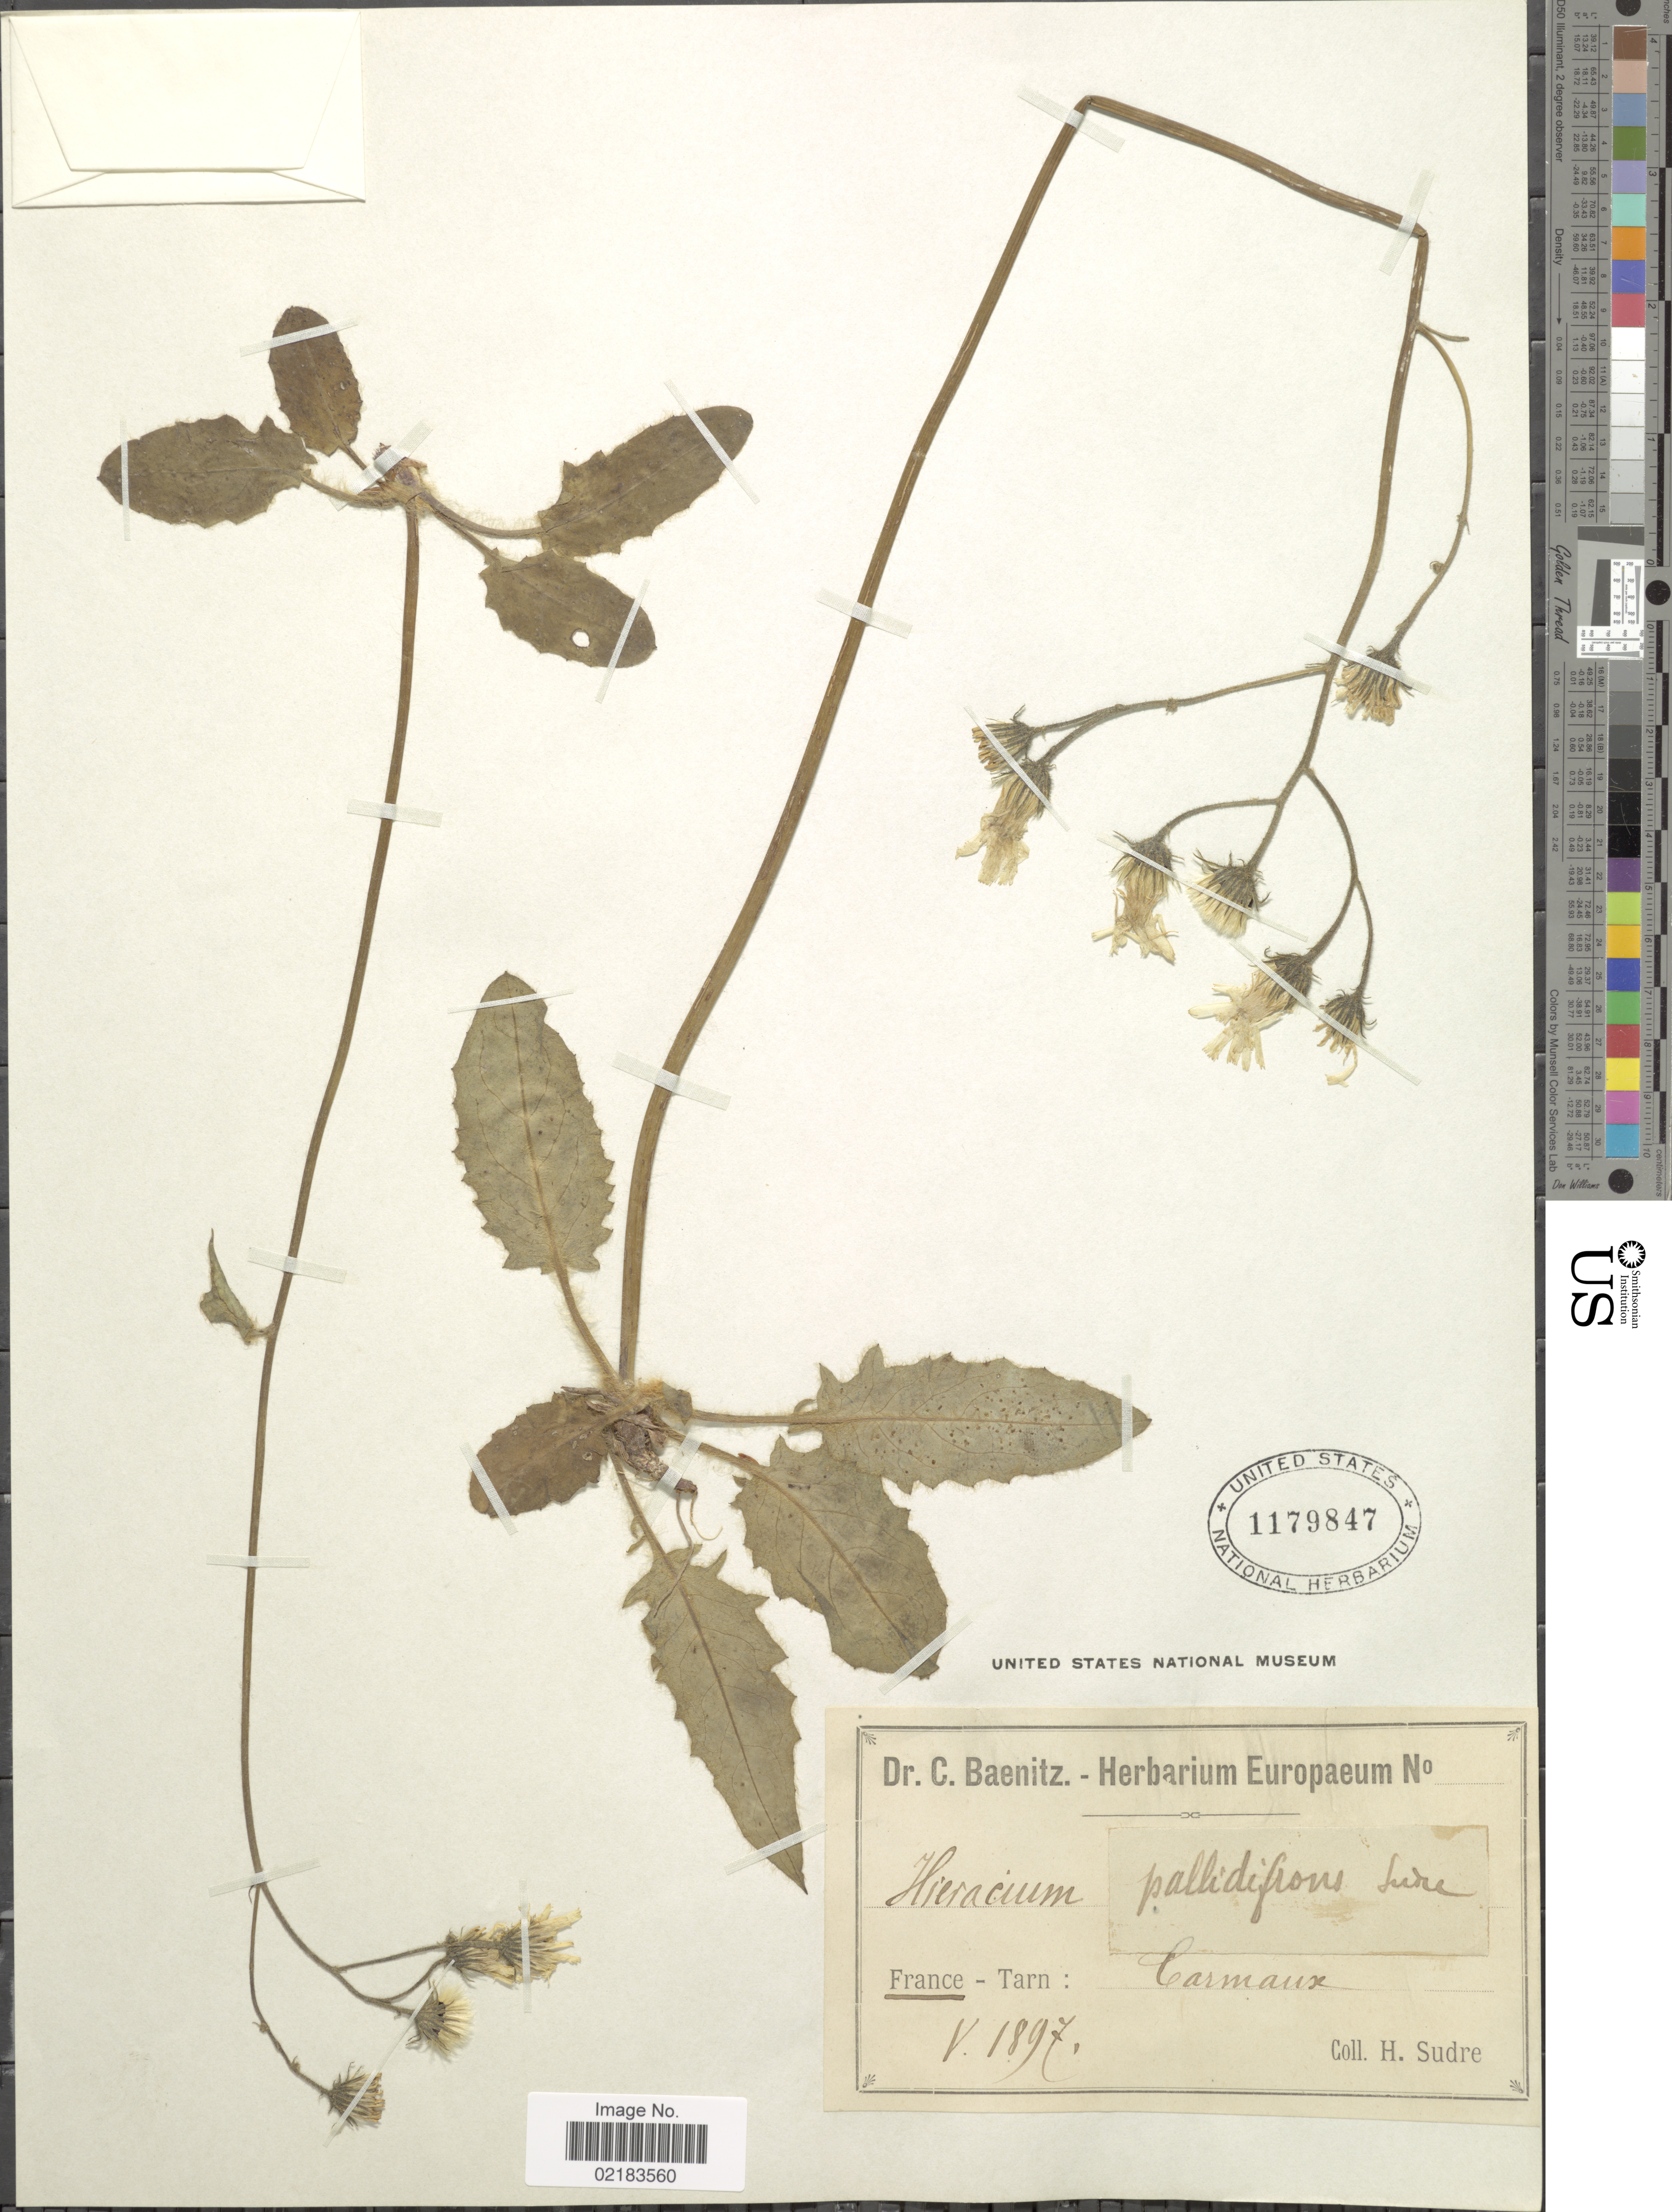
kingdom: Plantae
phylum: Tracheophyta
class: Magnoliopsida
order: Asterales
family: Asteraceae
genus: Hieracium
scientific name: Hieracium schmidtii subsp. pallidum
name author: (Biv.) O. Bolòs & Vigo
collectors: H. Sudre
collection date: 1897-05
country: France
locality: France-Tarn: Carmaux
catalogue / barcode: US 1179847